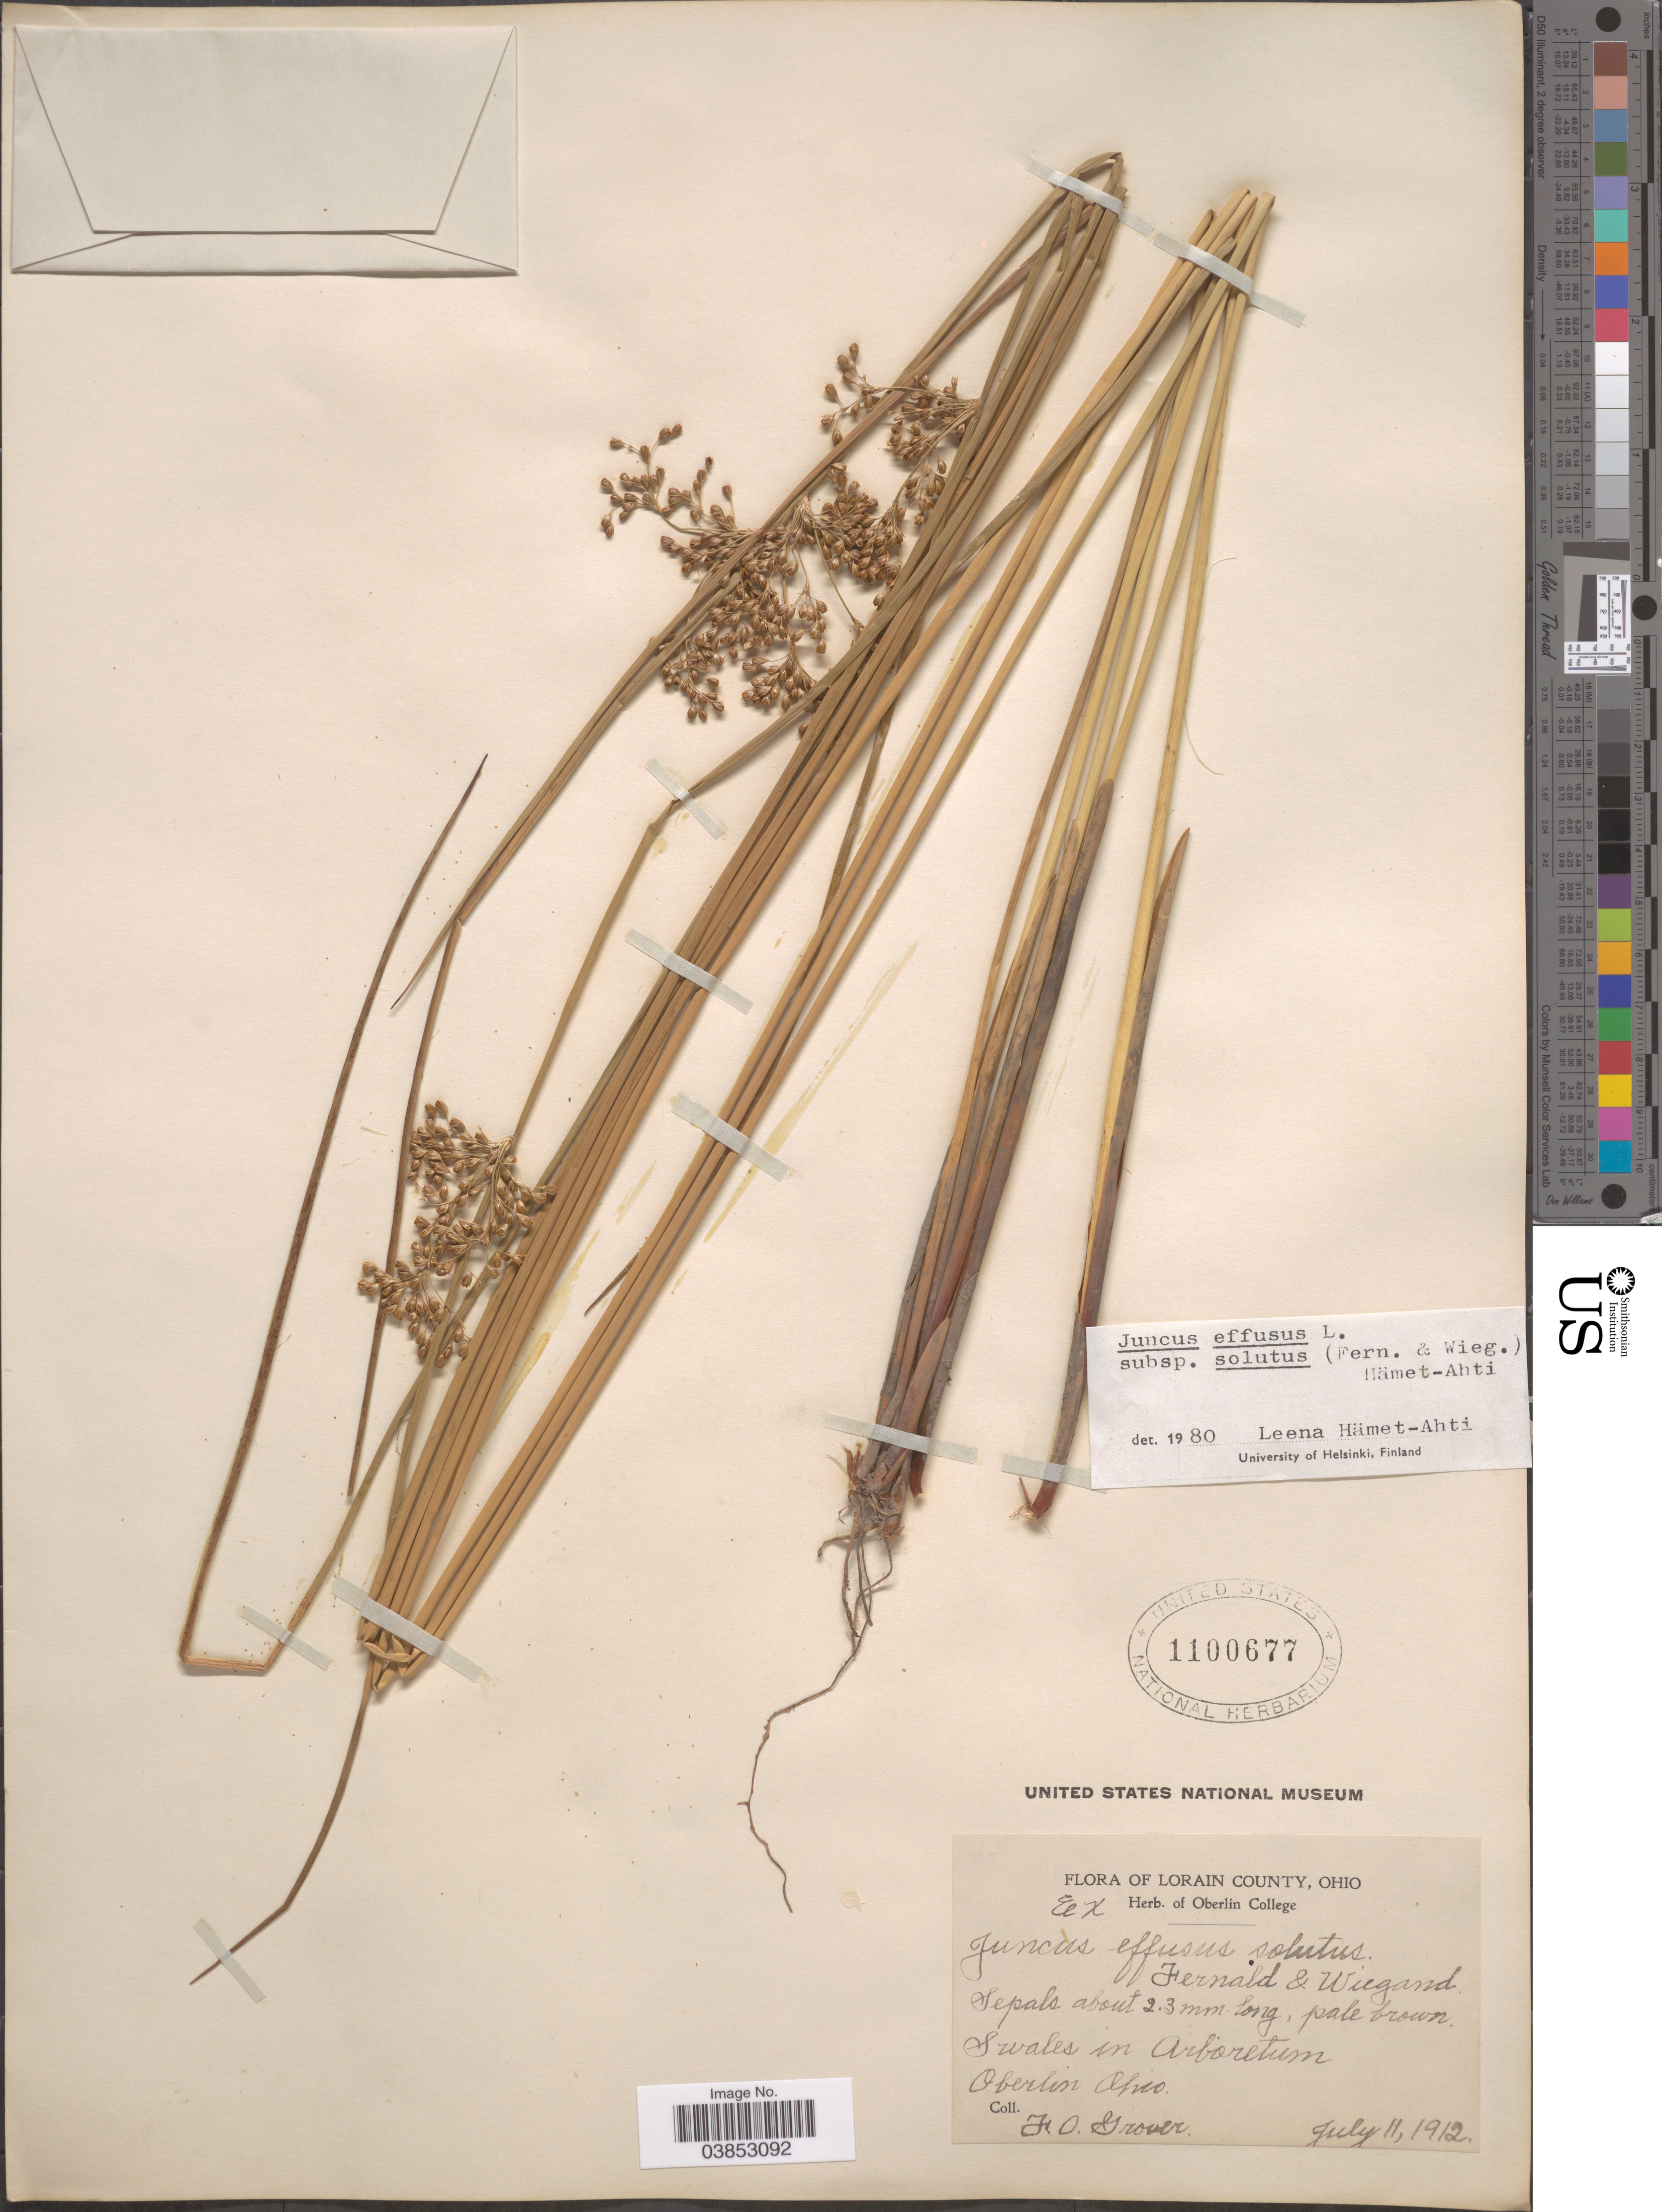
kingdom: Plantae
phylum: Tracheophyta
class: Liliopsida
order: Poales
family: Juncaceae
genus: Juncus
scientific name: Juncus effusus var. solutus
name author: Fernald & Wiegand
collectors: F. Grover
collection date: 1912-07-11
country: United States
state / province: Ohio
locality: Lorain County. Swales in Arboretum. Oberlin.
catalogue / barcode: US 1100677